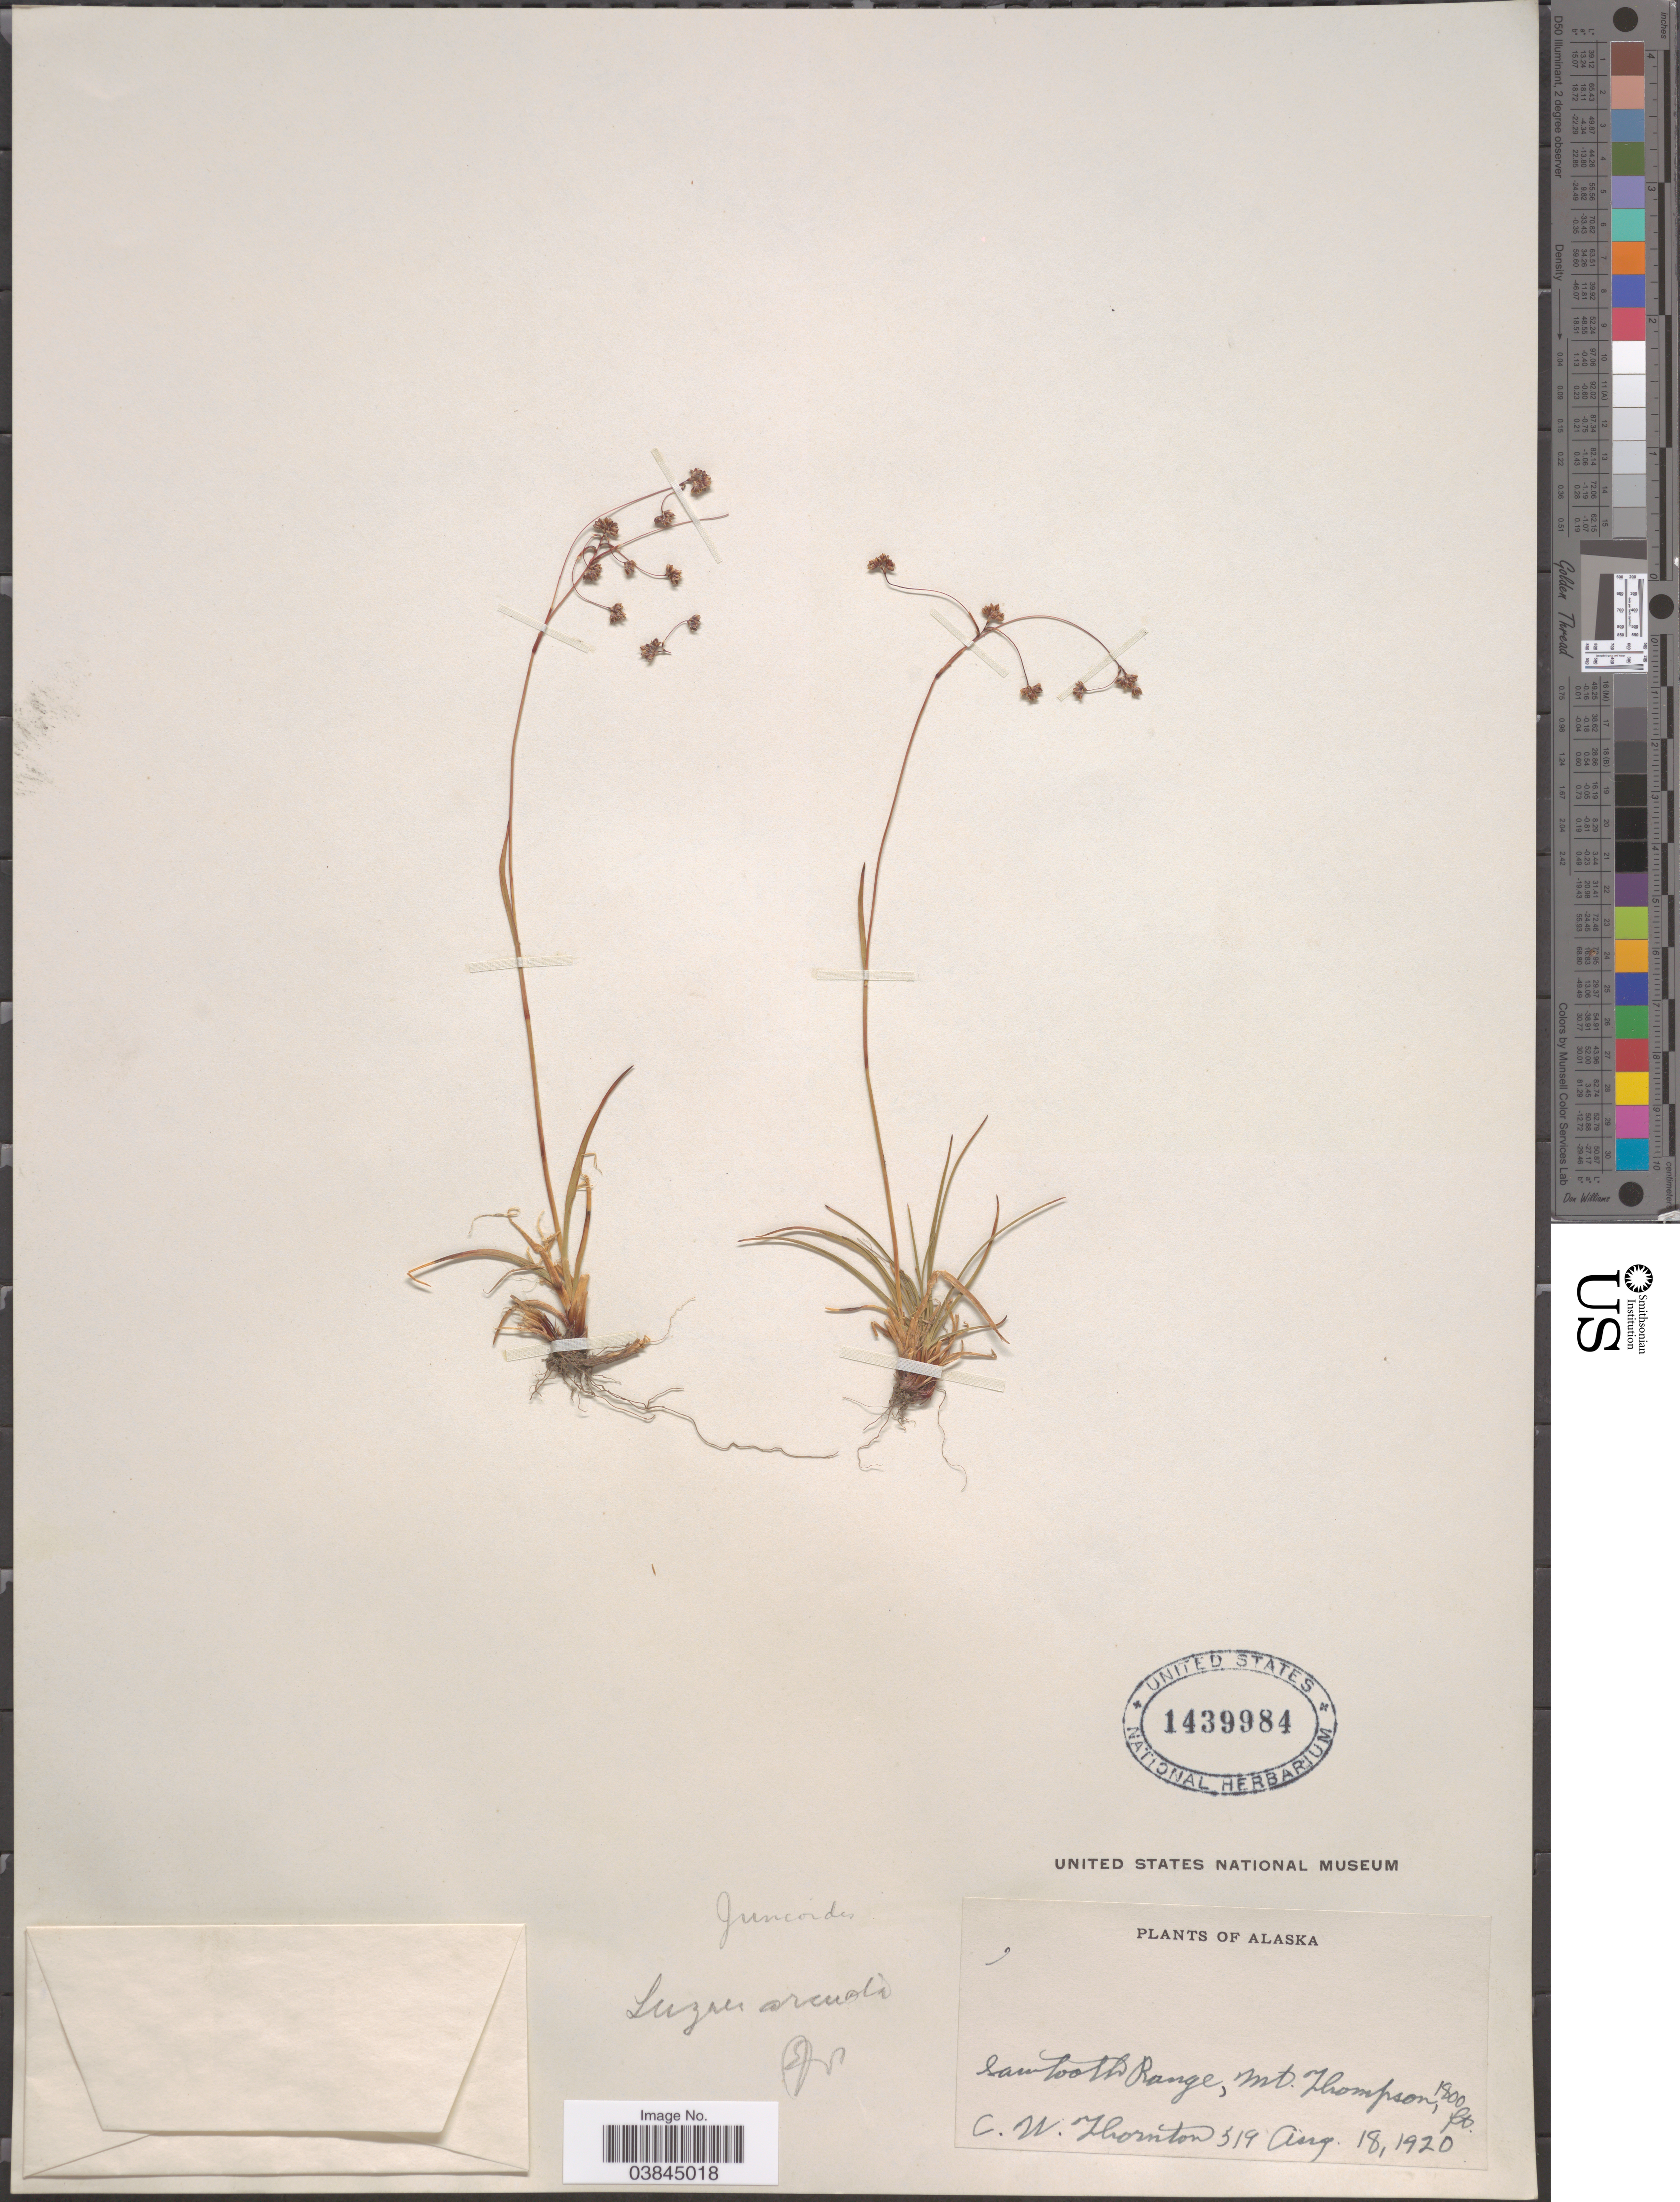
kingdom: Plantae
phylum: Tracheophyta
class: Liliopsida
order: Poales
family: Juncaceae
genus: Luzula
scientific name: Luzula arcuata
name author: (Wahlenb.) Sw.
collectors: C. Thornton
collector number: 519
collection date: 1920-08-18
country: United States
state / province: Alaska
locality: Sawtooth Range, Mt. Thompson.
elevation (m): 549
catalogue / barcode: US 1439984